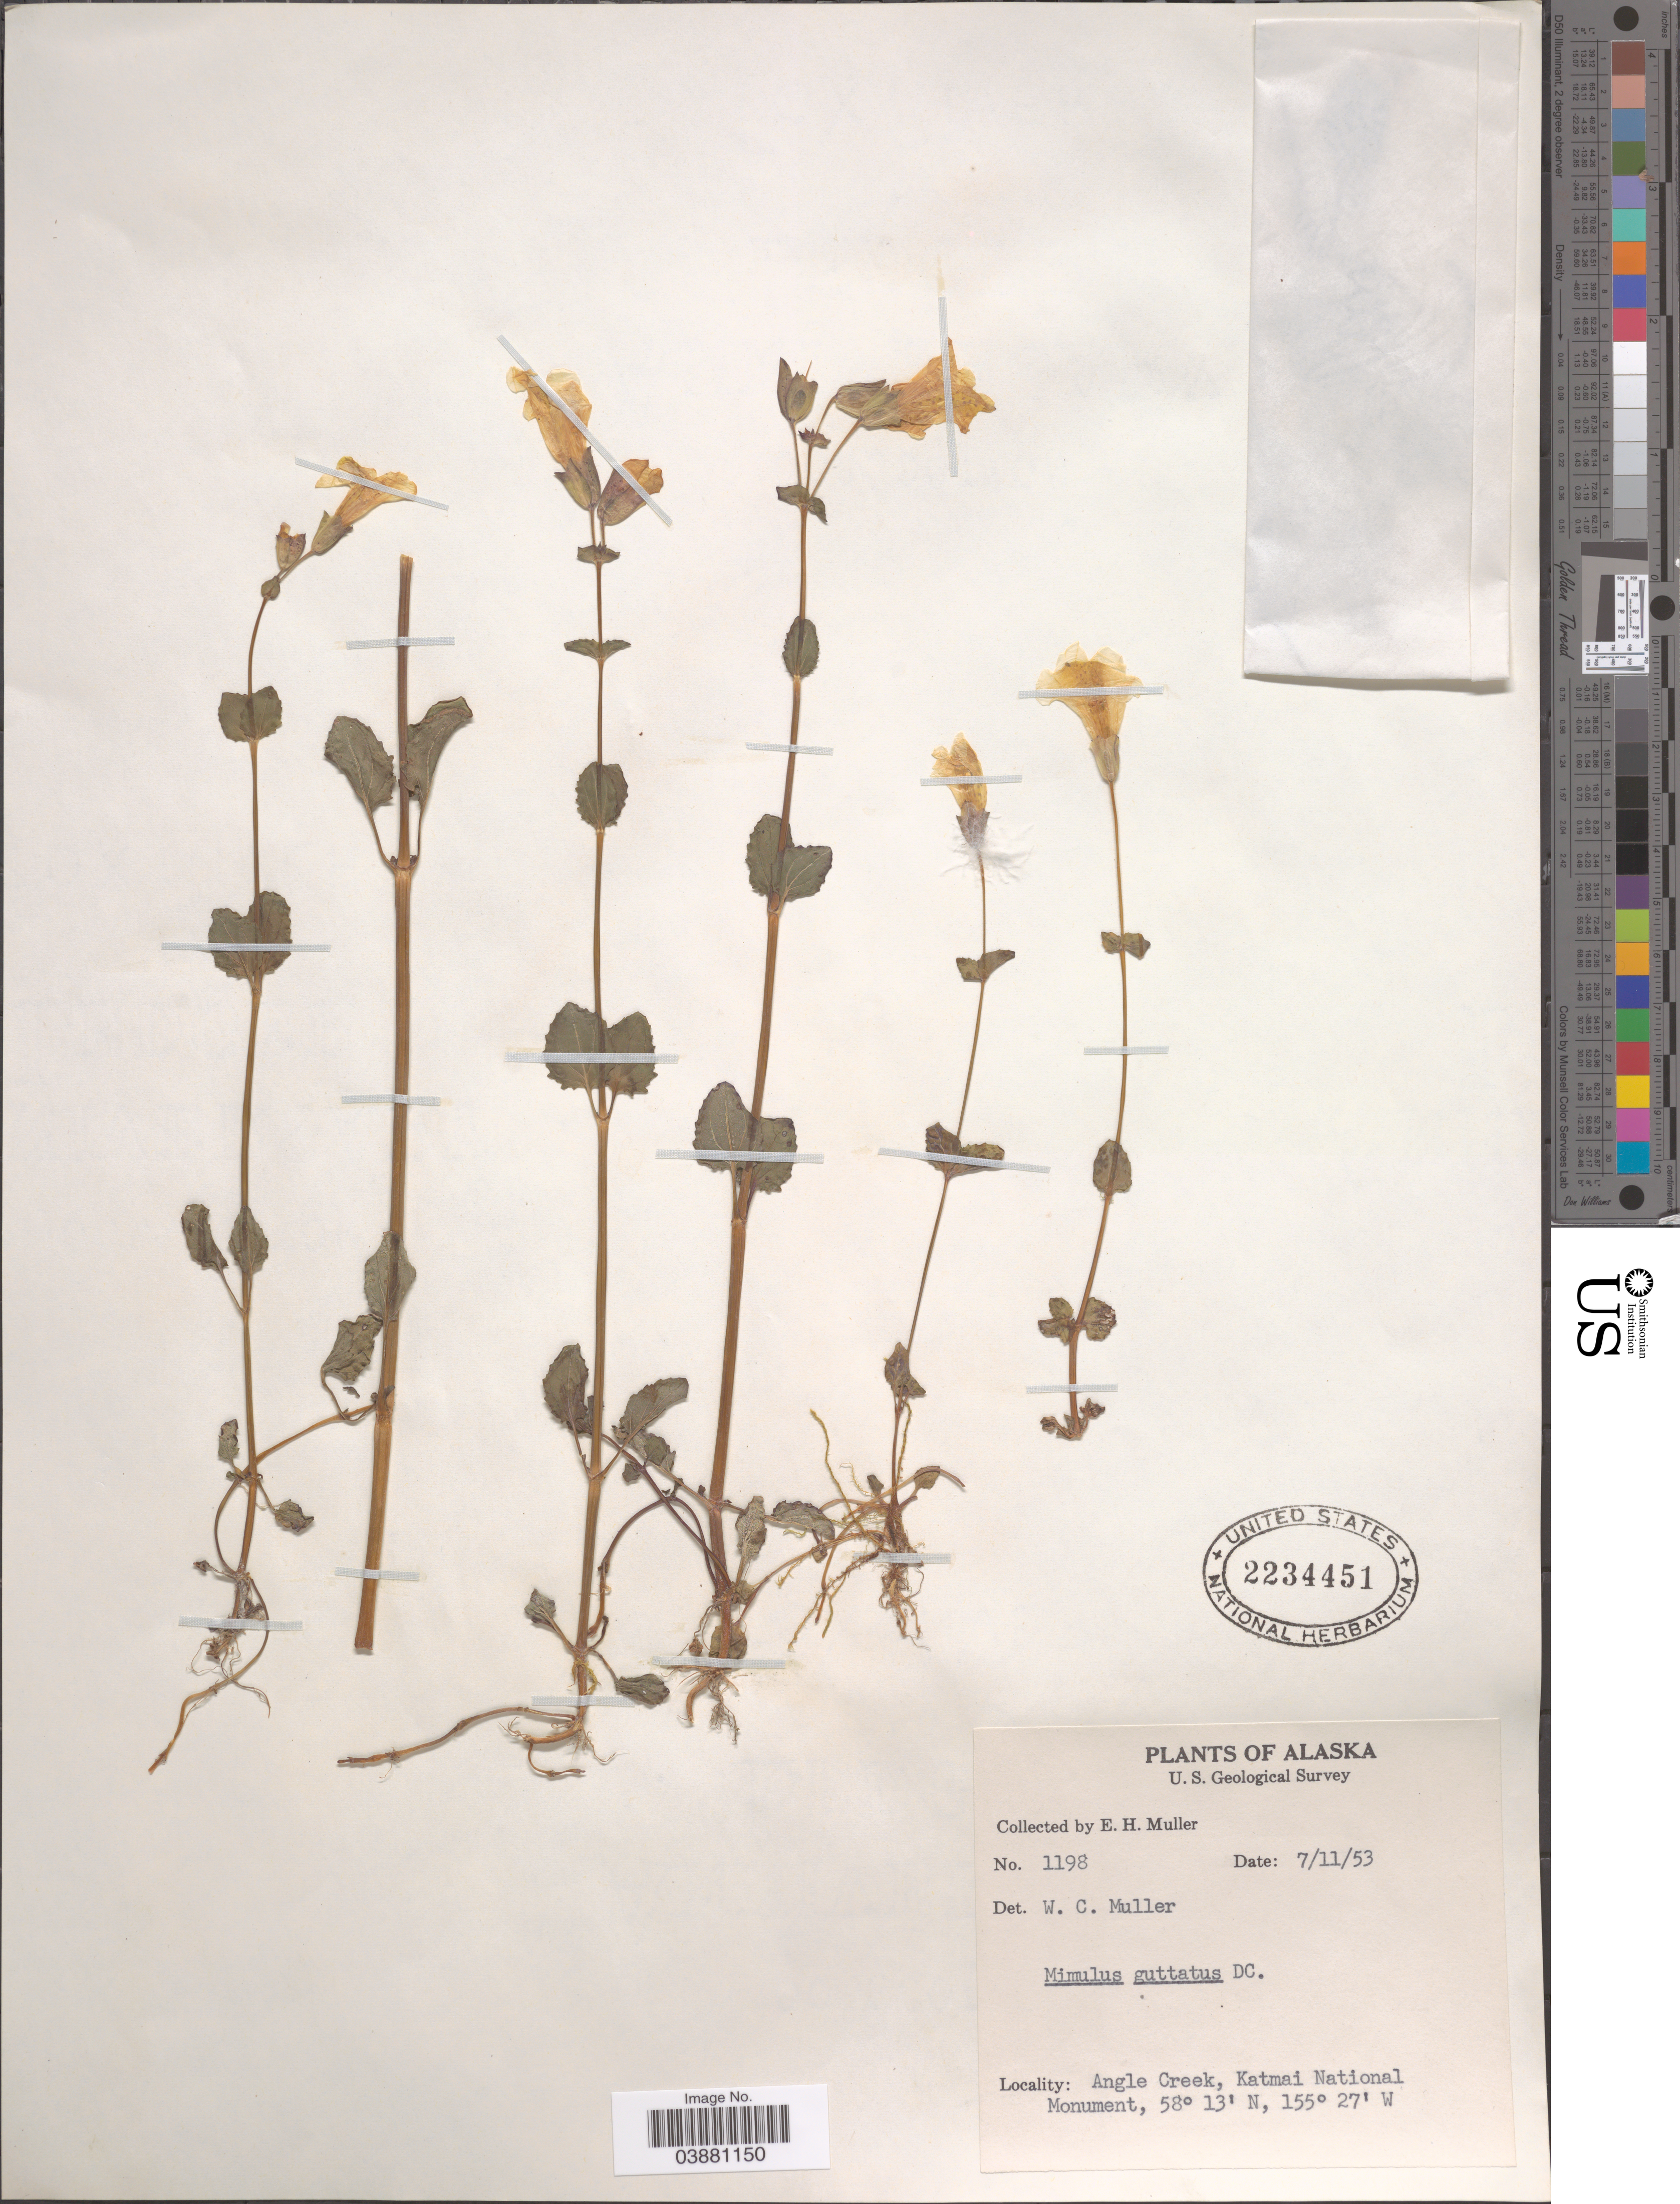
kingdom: Plantae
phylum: Tracheophyta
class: Magnoliopsida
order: Lamiales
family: Phrymaceae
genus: Mimulus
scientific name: Mimulus guttatus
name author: DC.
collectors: E. H. Muller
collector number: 1198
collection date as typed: Transcribed d/m/y: 11/7/53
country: United States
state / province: Alaska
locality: Angle Creek, Katmai National Monument.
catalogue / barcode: US 2234451